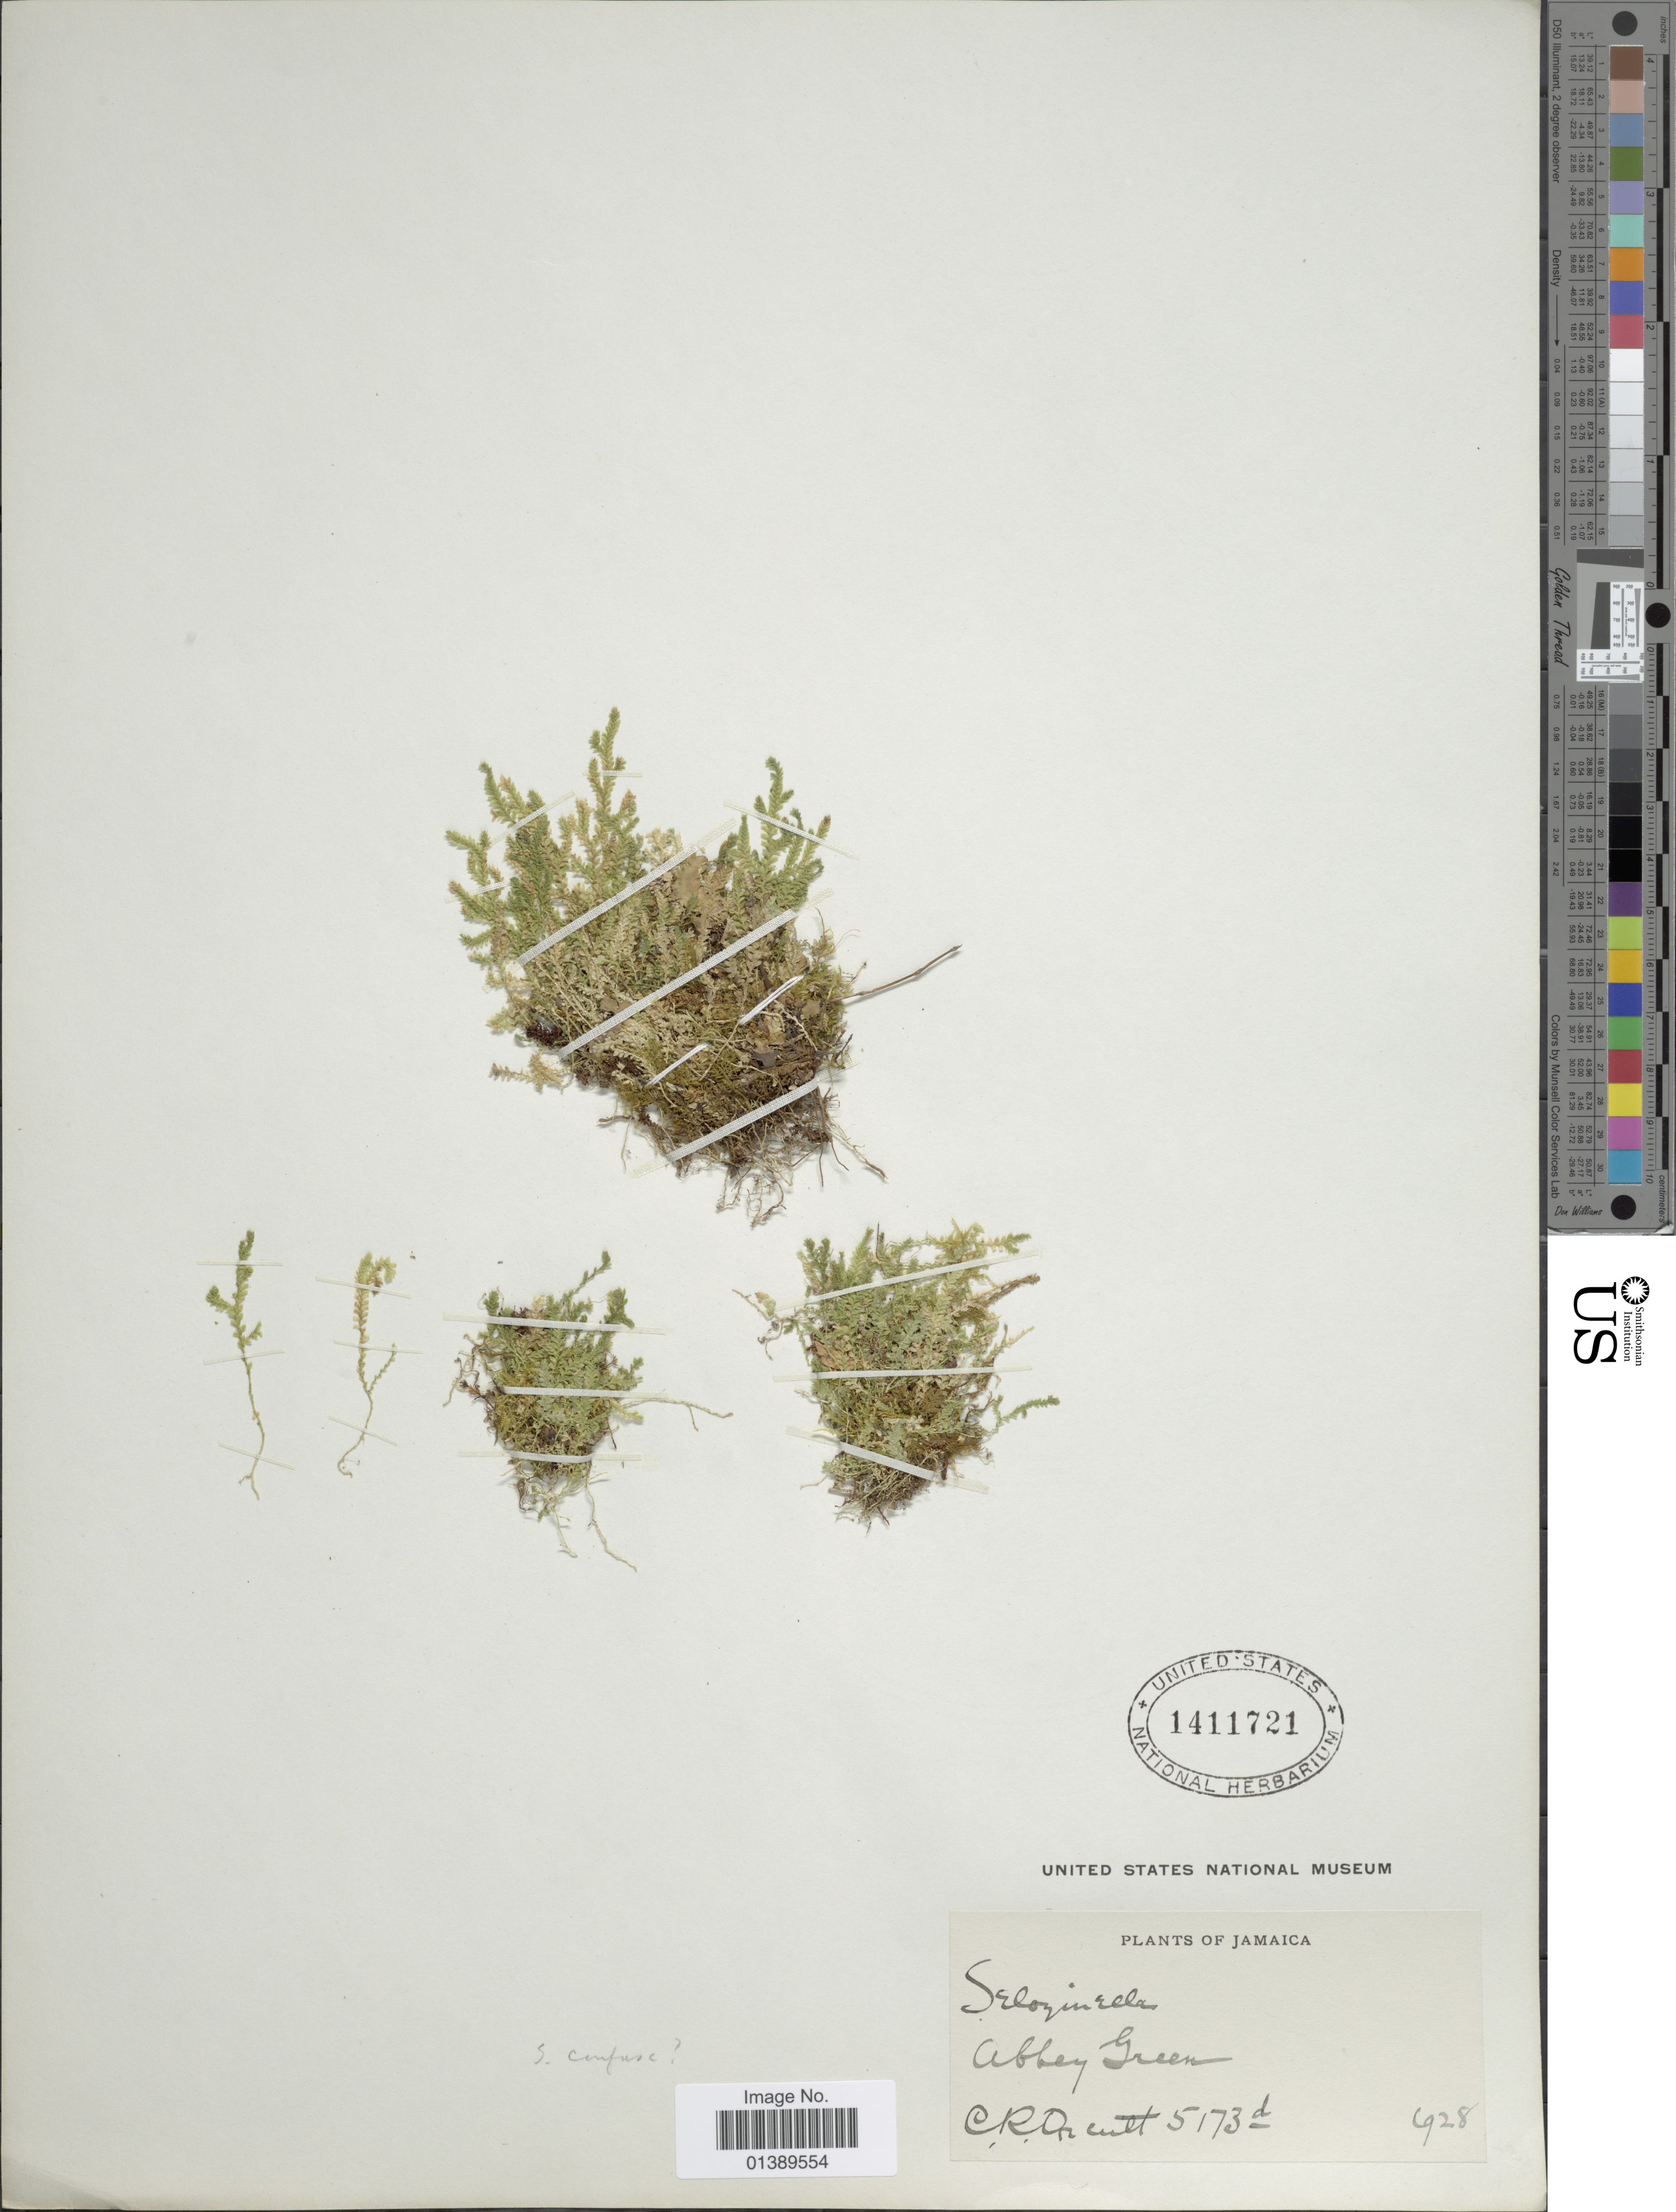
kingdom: Plantae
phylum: Tracheophyta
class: Lycopodiopsida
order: Selaginellales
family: Selaginellaceae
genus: Selaginella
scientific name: Selaginella confusa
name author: Spring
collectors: C. R. Orcutt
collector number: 5173d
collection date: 1928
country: Jamaica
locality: Abbey Green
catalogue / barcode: US 1411721